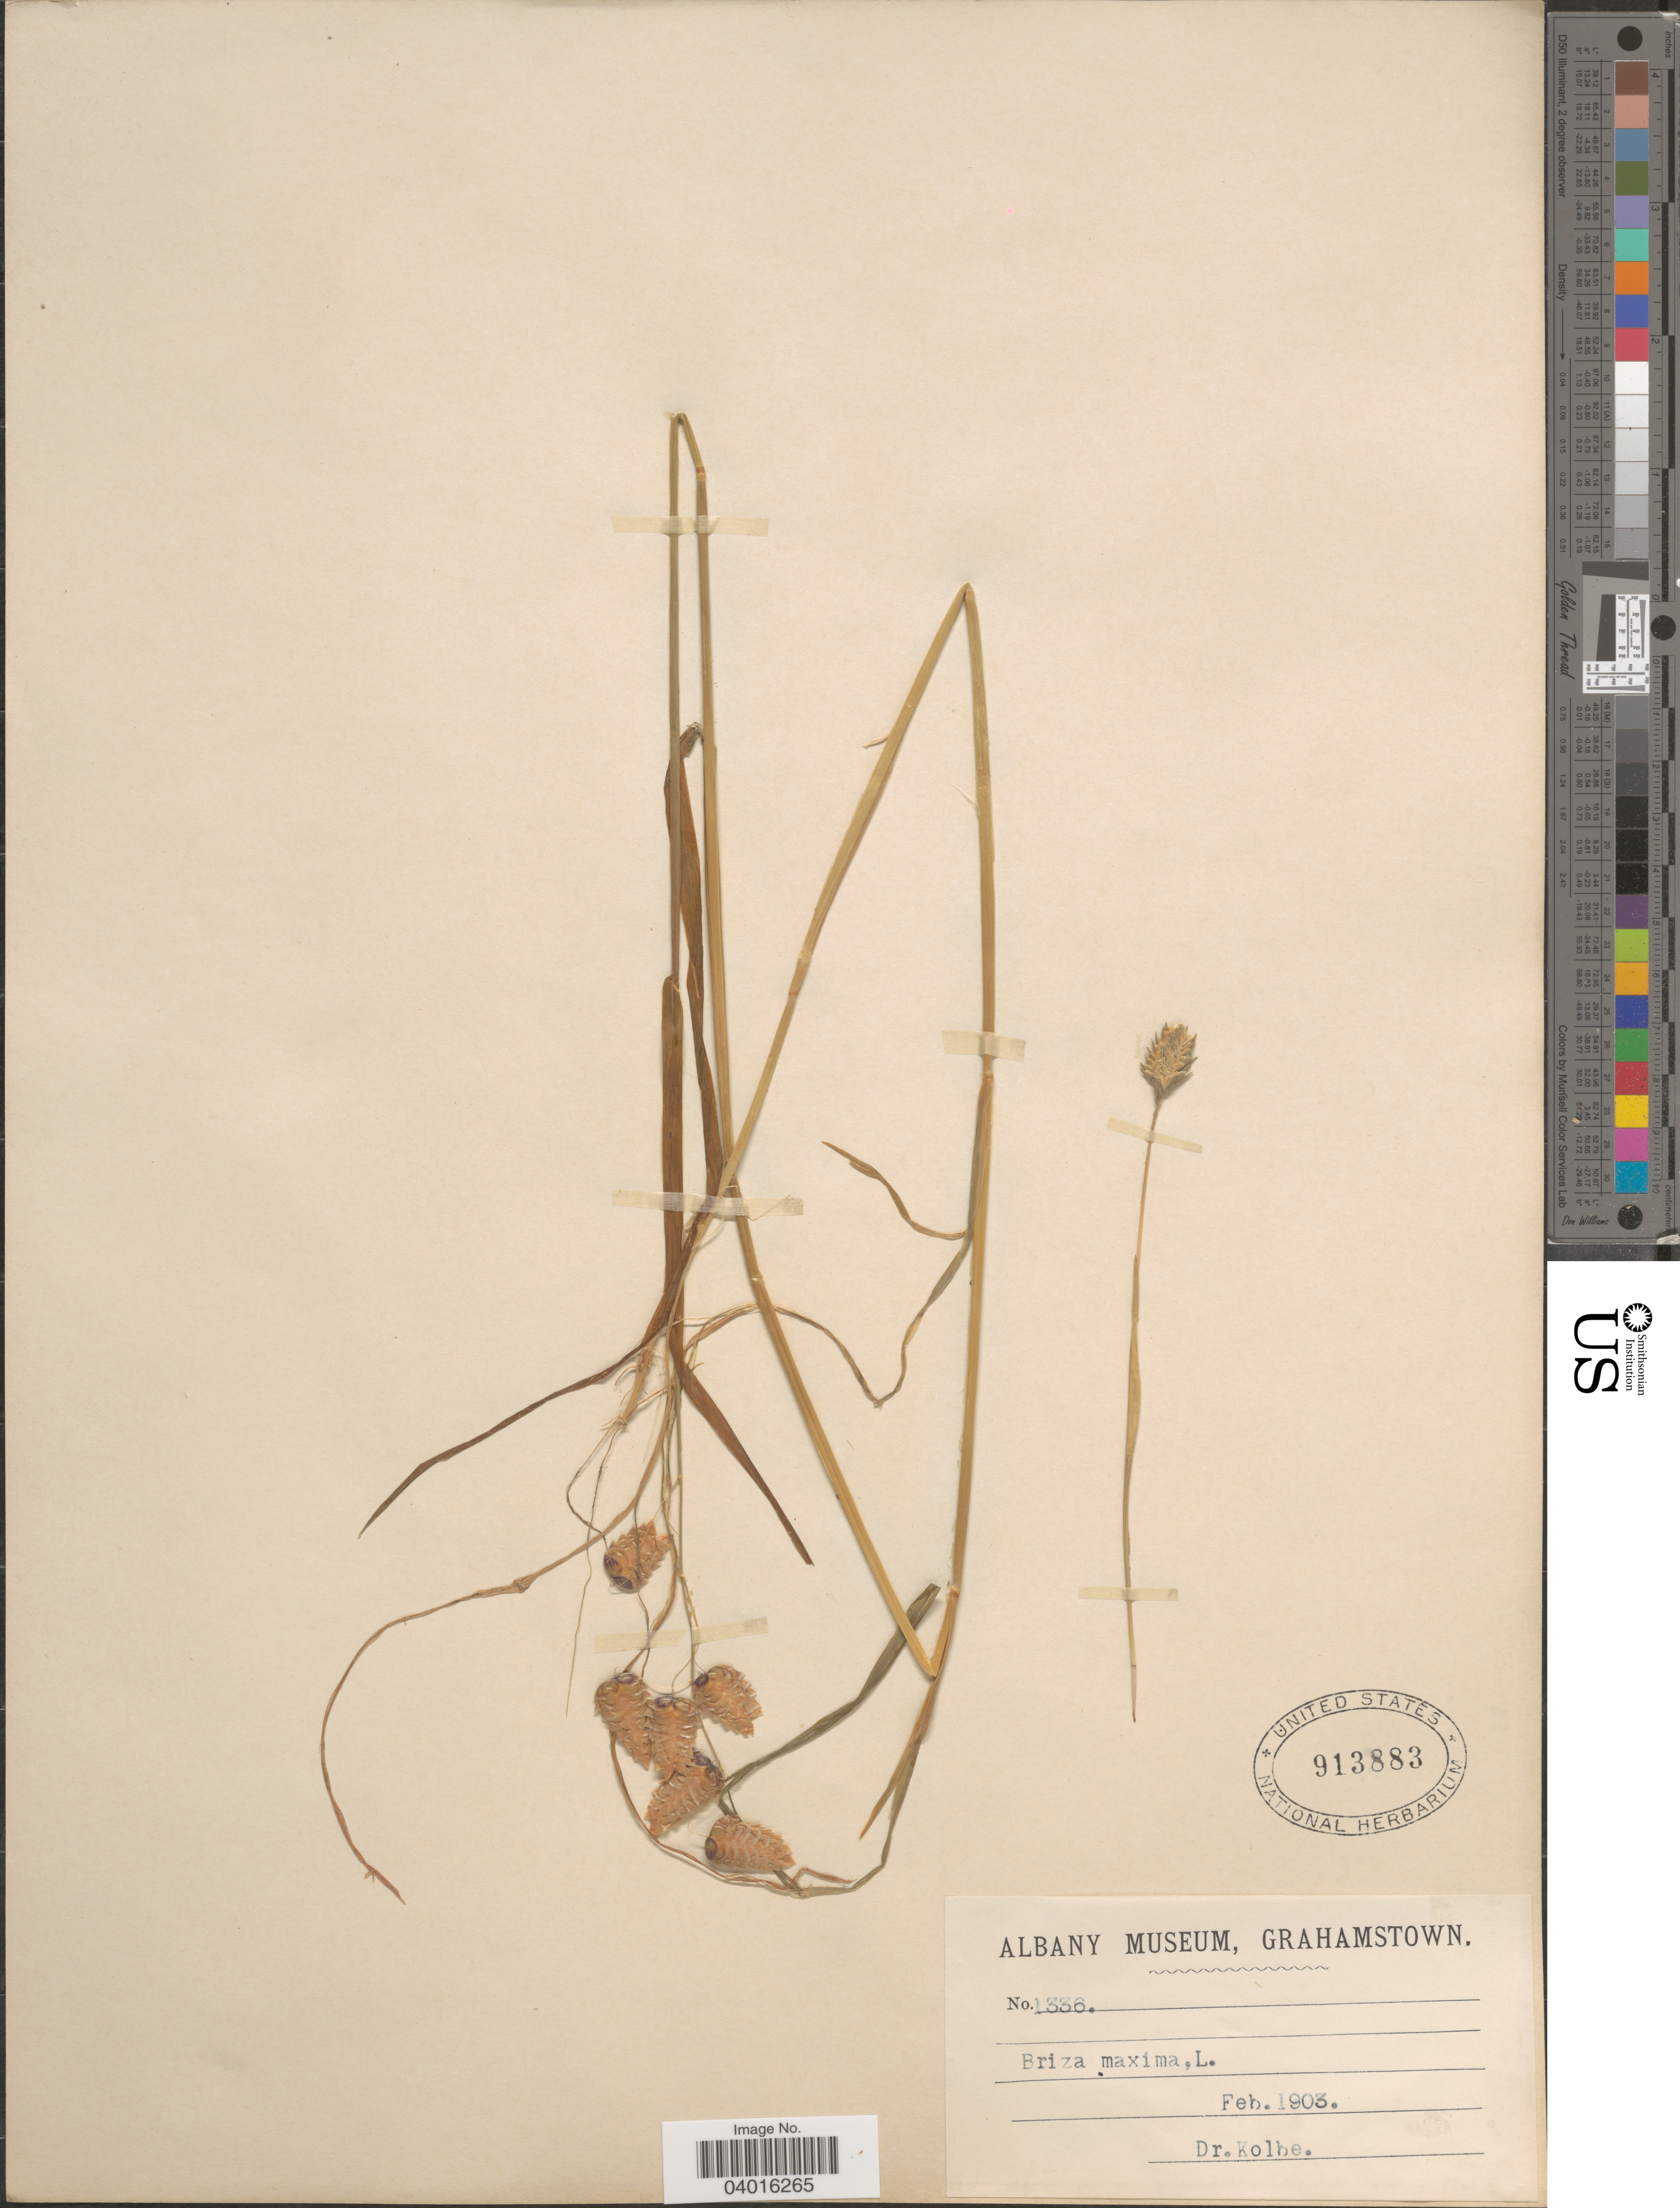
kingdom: Plantae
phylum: Tracheophyta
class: Liliopsida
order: Poales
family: Poaceae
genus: Briza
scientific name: Briza maxima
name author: L.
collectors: Kolbe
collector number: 1336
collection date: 1903-02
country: Albania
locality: Grahamstown.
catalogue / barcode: US 913883